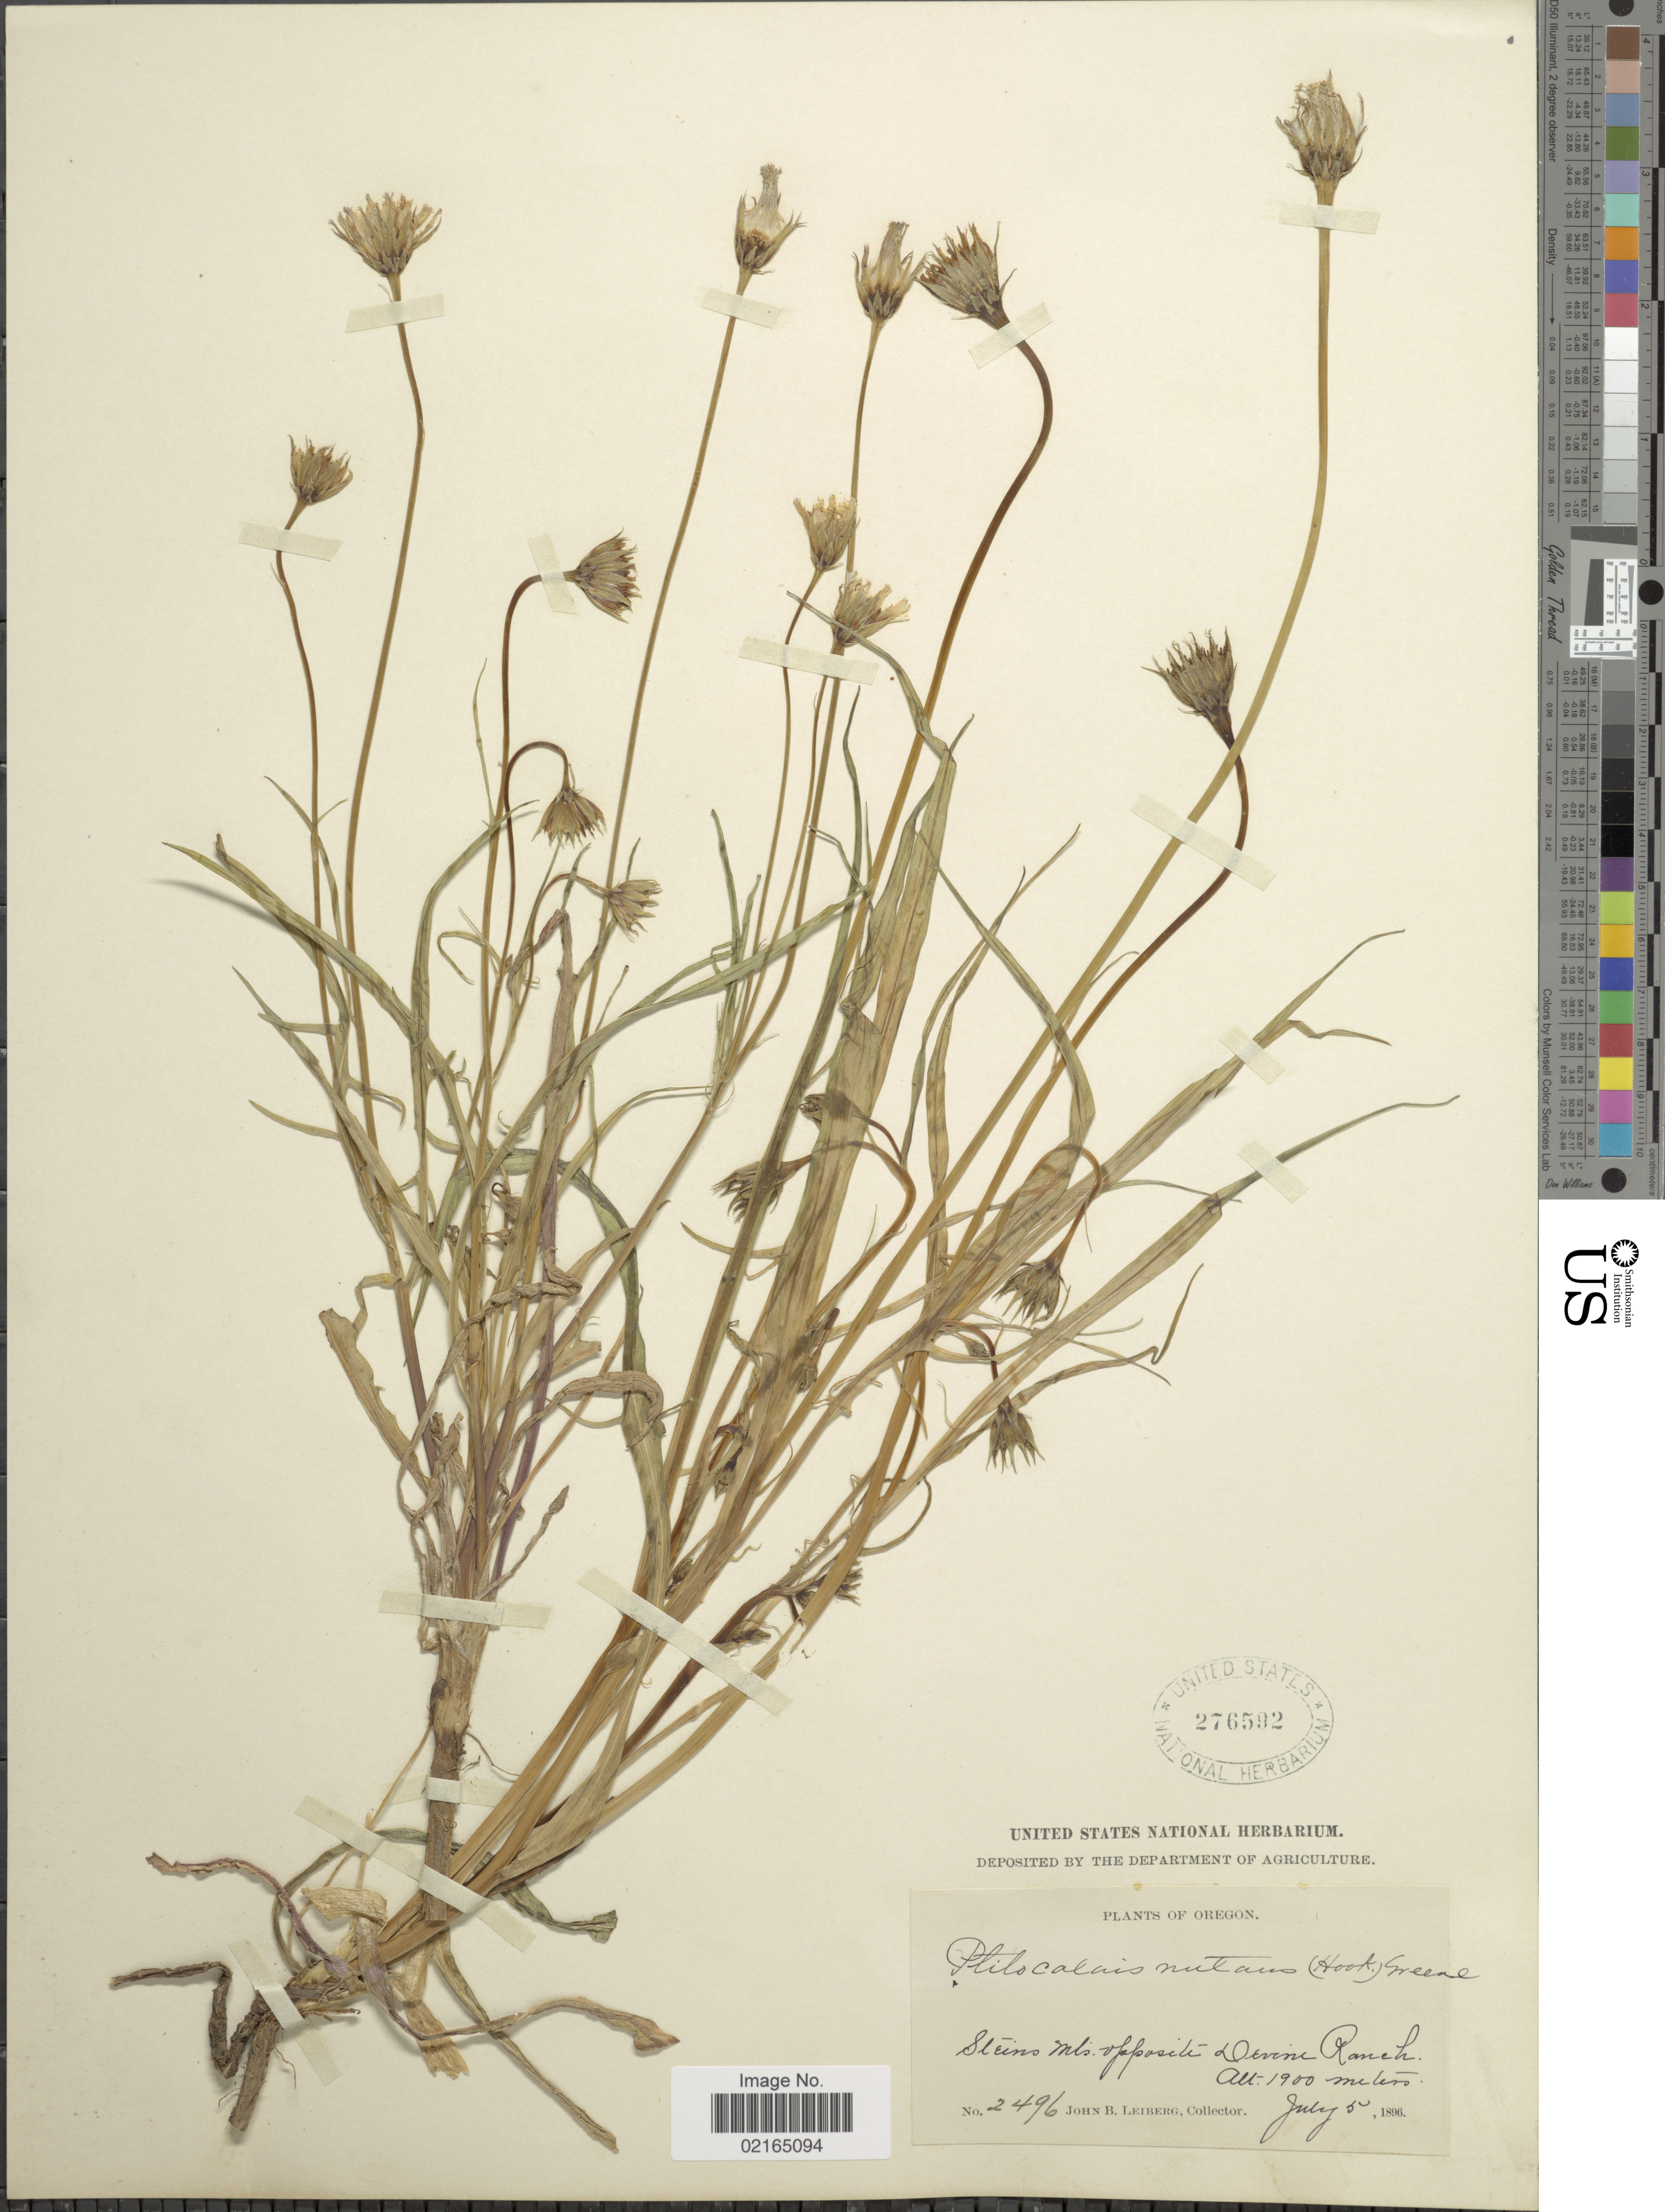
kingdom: Plantae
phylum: Tracheophyta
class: Magnoliopsida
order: Asterales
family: Asteraceae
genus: Microseris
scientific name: Microseris nutans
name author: (Hook.) Sch. Bip.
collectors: J. B. Leiberg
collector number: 2496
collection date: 1896-07-05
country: United States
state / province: Oregon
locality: Steins Mts. opposite Devine Ranch.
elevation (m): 1900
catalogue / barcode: US 276592